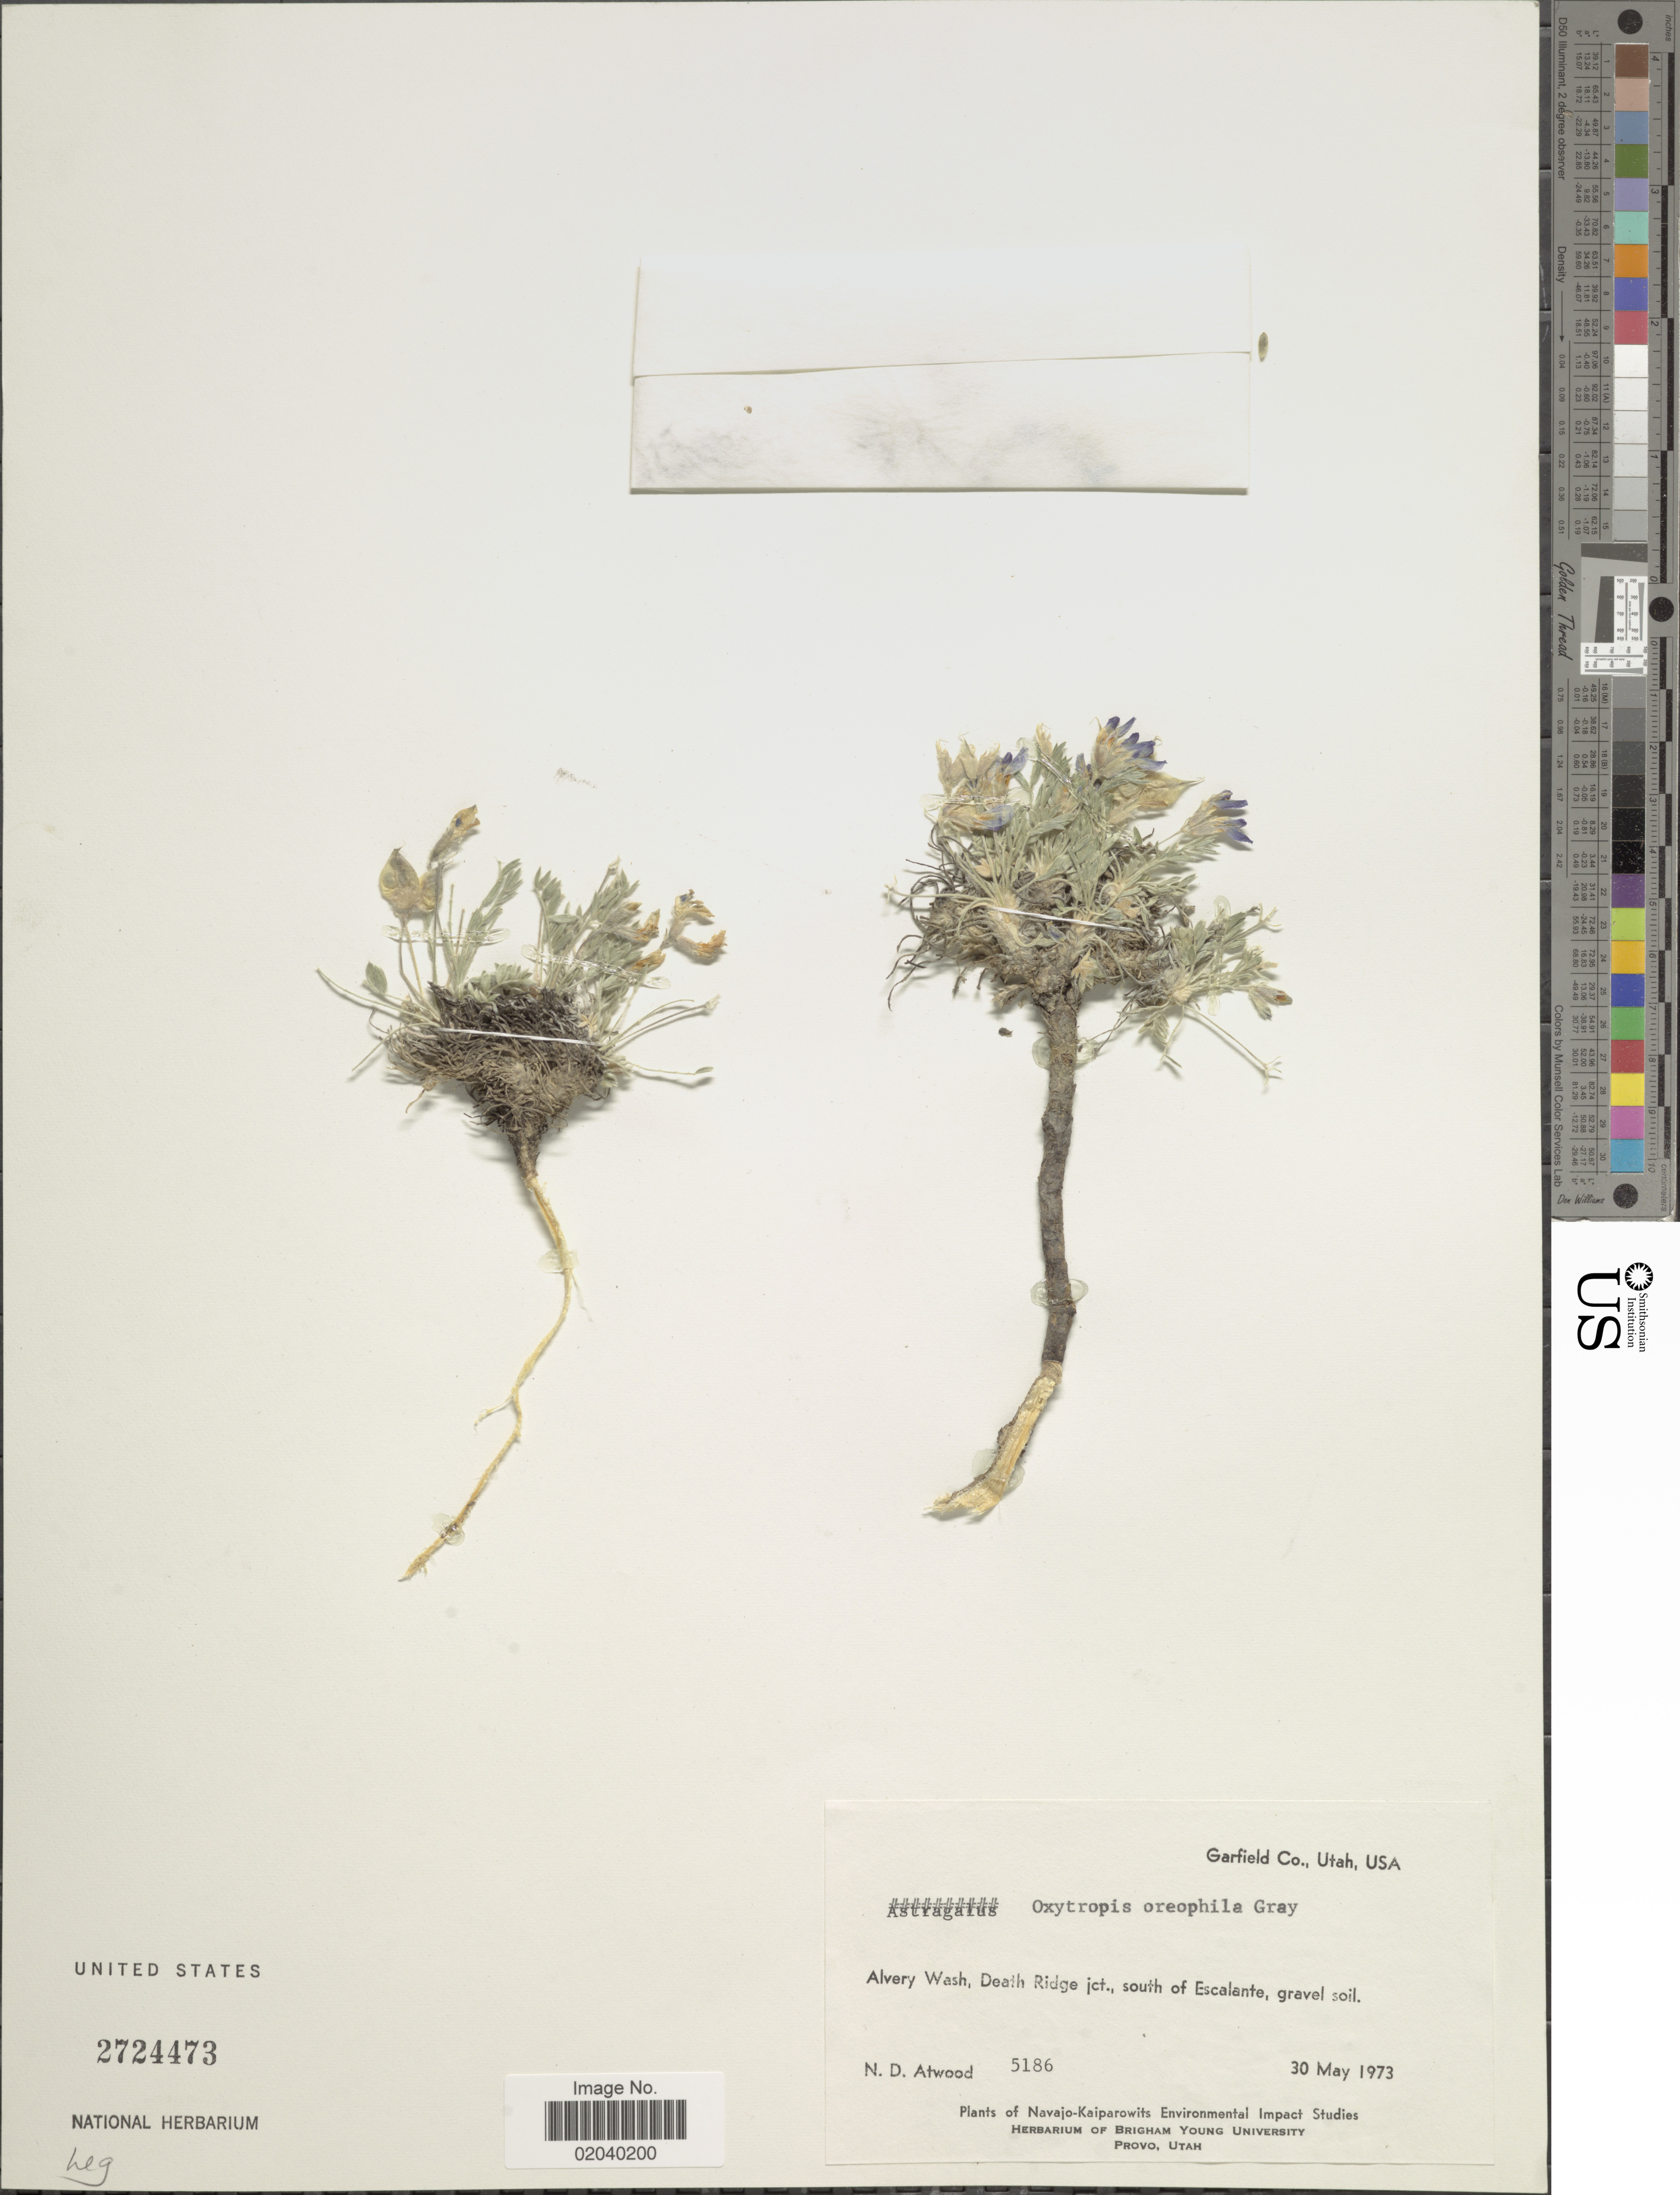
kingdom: Plantae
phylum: Tracheophyta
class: Magnoliopsida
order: Fabales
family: Fabaceae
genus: Oxytropis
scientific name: Oxytropis oreophila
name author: A. Gray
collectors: N. Atwood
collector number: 5186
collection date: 1973-05-30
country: United States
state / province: Utah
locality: Garfield Co., Alvery Wash, Death Ridge jct., south of Escalante, gravel soil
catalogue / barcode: US 2724473